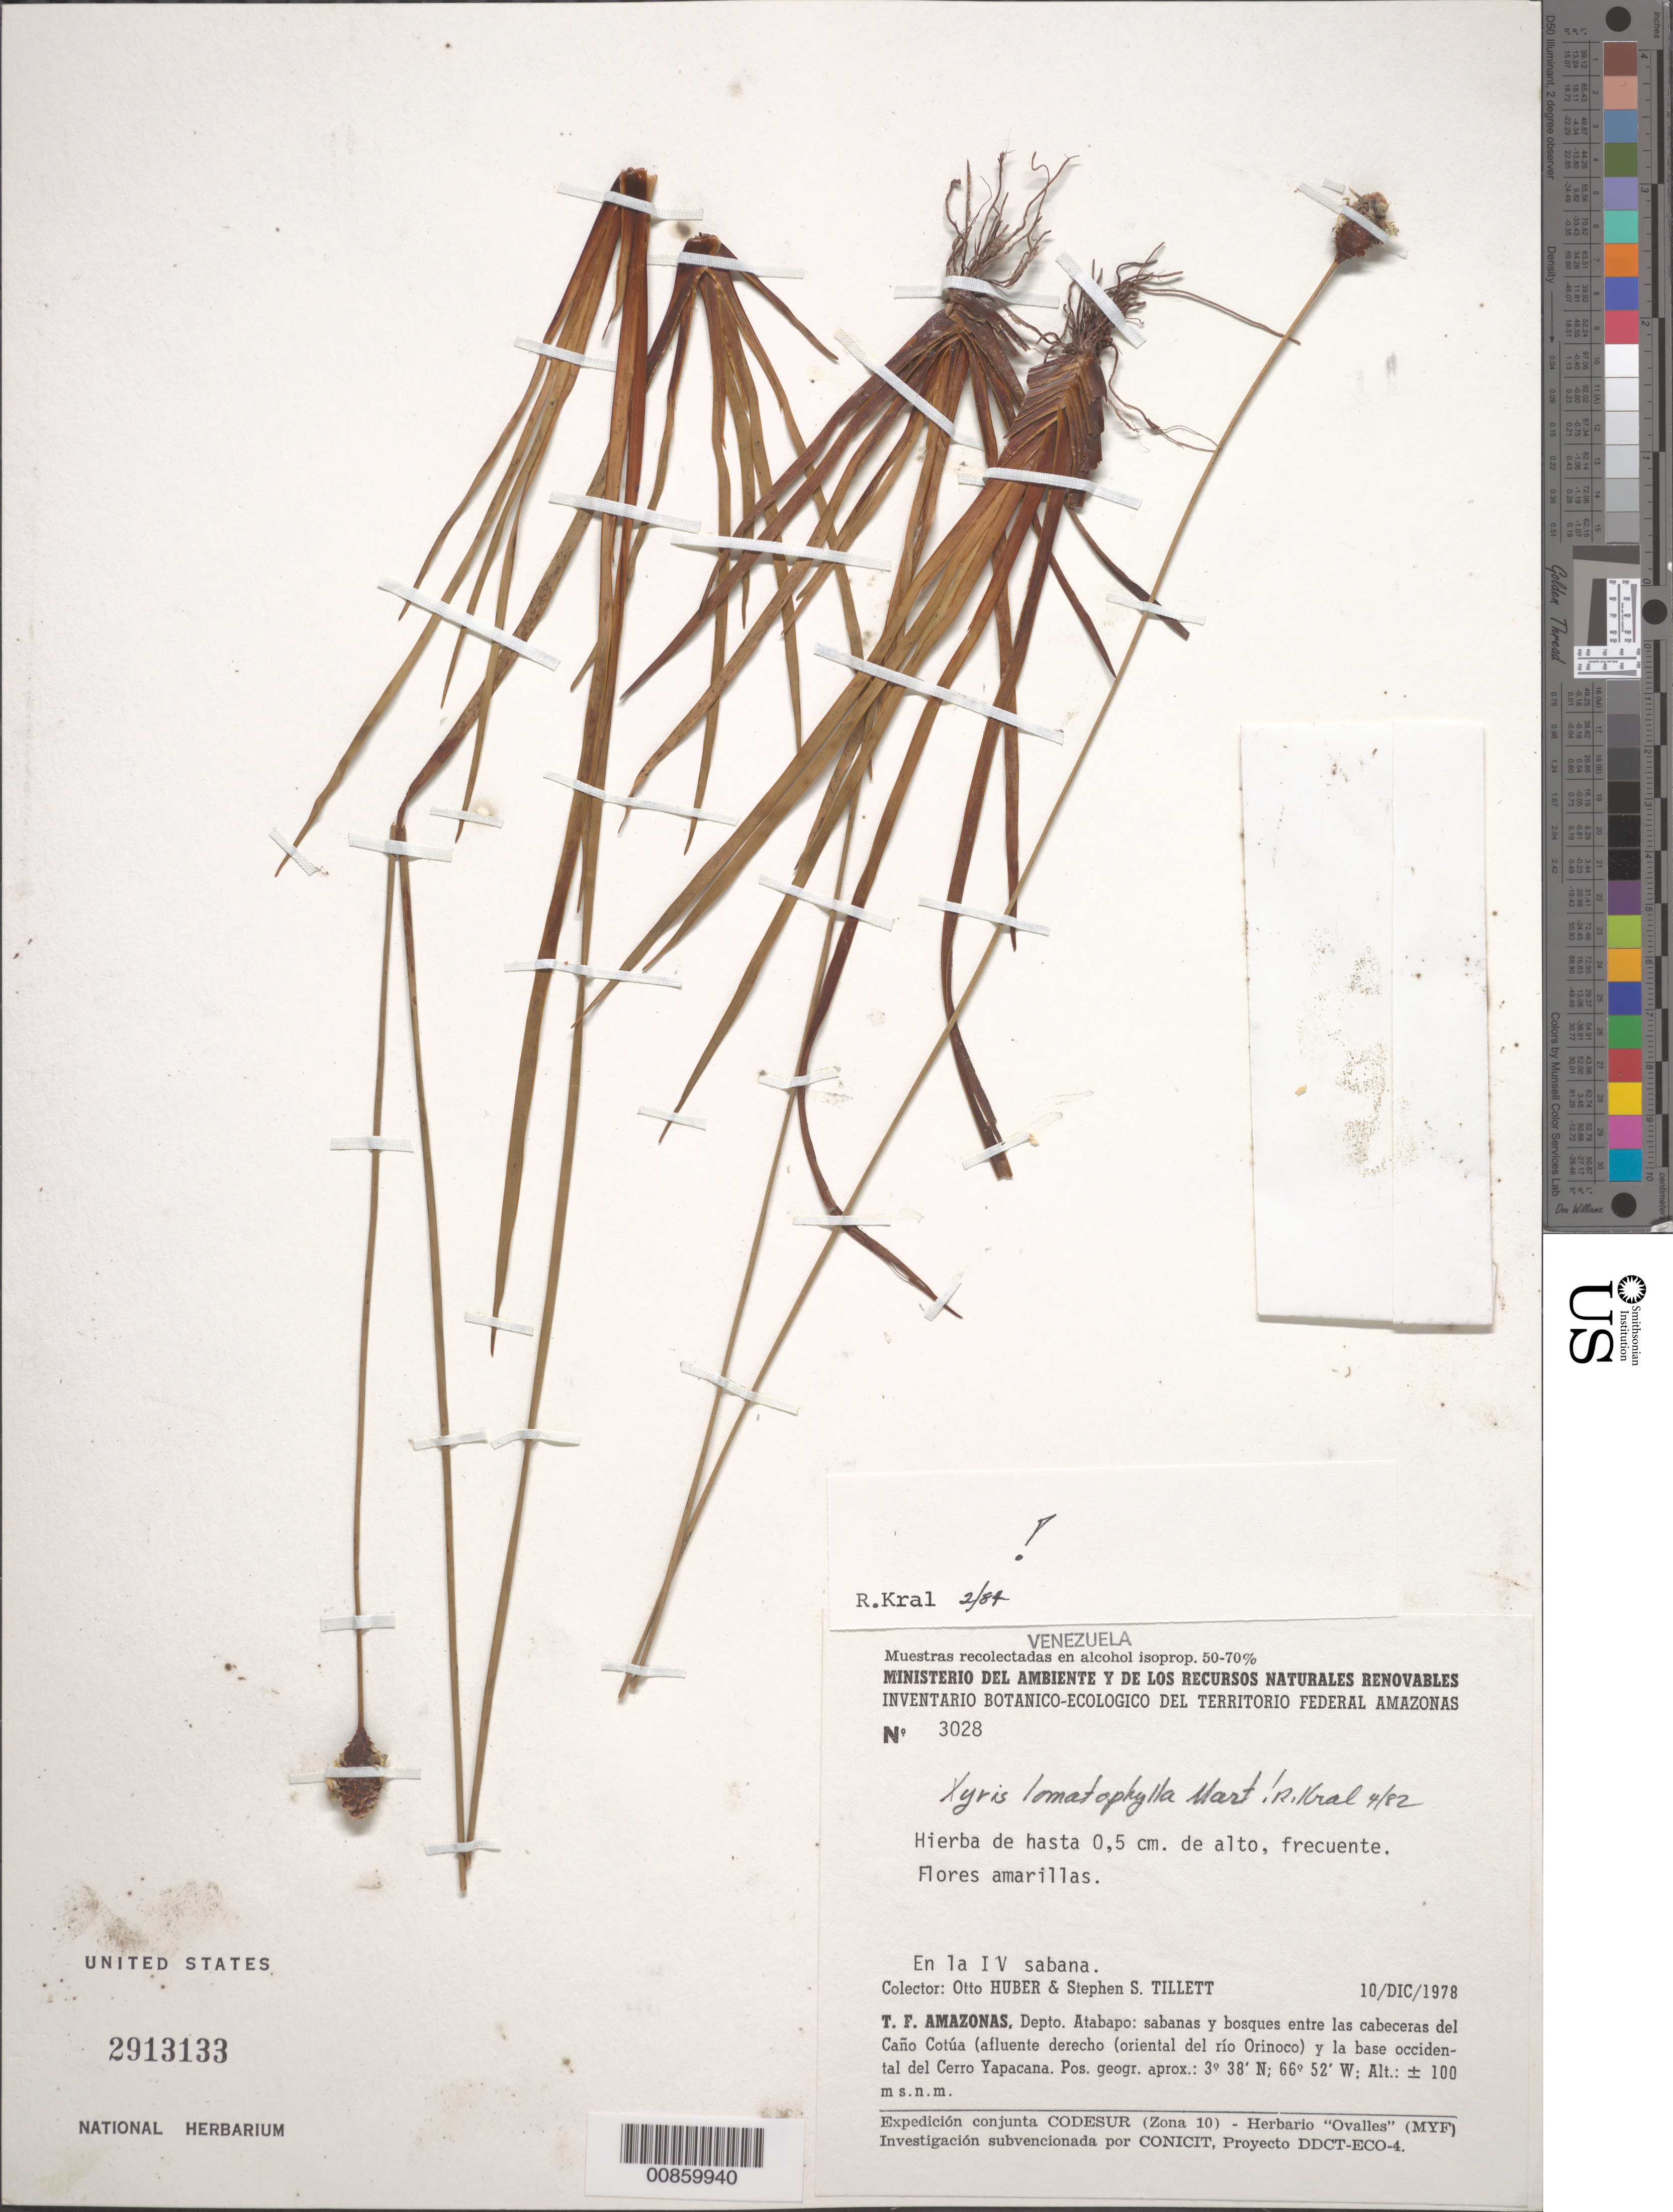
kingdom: Plantae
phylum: Tracheophyta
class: Liliopsida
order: Poales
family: Xyridaceae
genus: Xyris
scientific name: Xyris lomatophylla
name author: Mart.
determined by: Kral, Robert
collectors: O. Huber & S. S. Tillett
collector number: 3028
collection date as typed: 10-Dec-78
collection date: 1978-12-10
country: Venezuela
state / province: Amazonas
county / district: Atabapo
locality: Caño Cotua cabeceras (afluente derecho oriental del Río Orinoco) a la base O del Cerro Yapacána.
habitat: Sabanas y bosques.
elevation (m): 100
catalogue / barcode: US 2913133